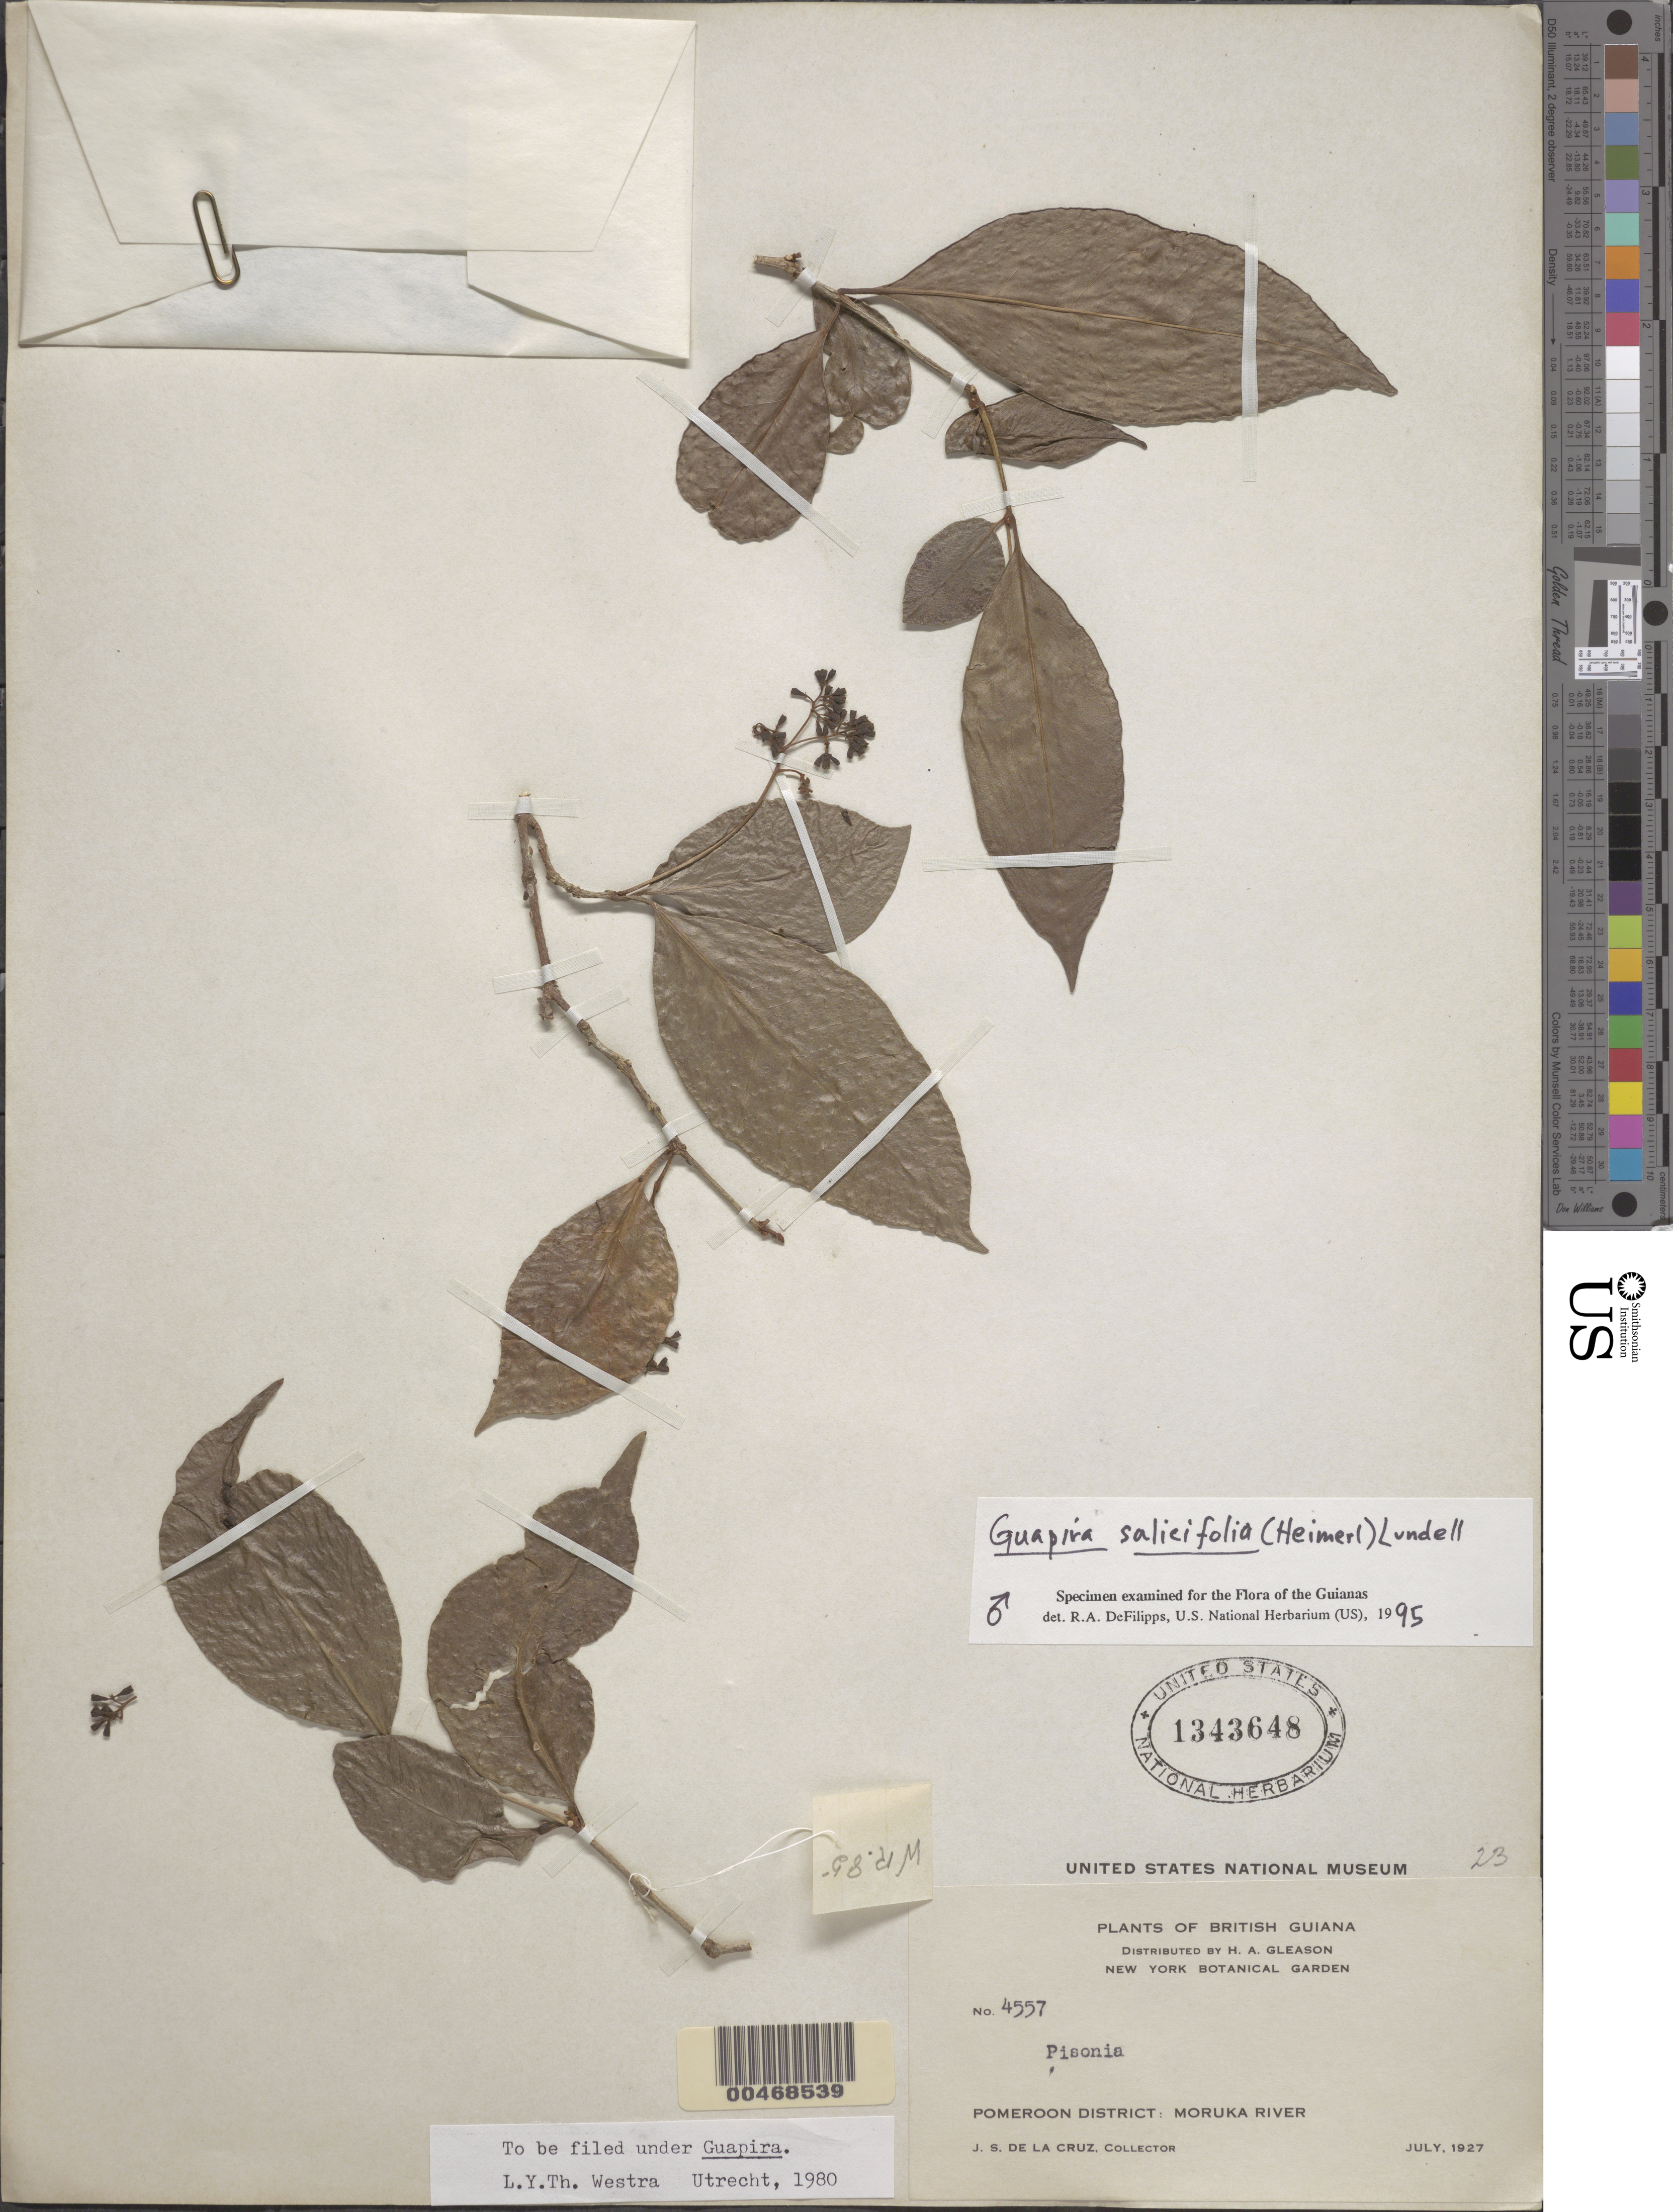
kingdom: Plantae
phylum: Tracheophyta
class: Magnoliopsida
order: Caryophyllales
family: Nyctaginaceae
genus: Guapira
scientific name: Guapira salicifolia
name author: (Heimerl) Lundell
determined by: DeFilipps, R. A.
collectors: J. S. de la Cruz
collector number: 4557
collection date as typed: Jul 1927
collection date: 1927-07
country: Guyana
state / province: Pomeroon-Supenaam (?)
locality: Moruka River. [in former Pomeroon Region.]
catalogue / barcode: US 1343648